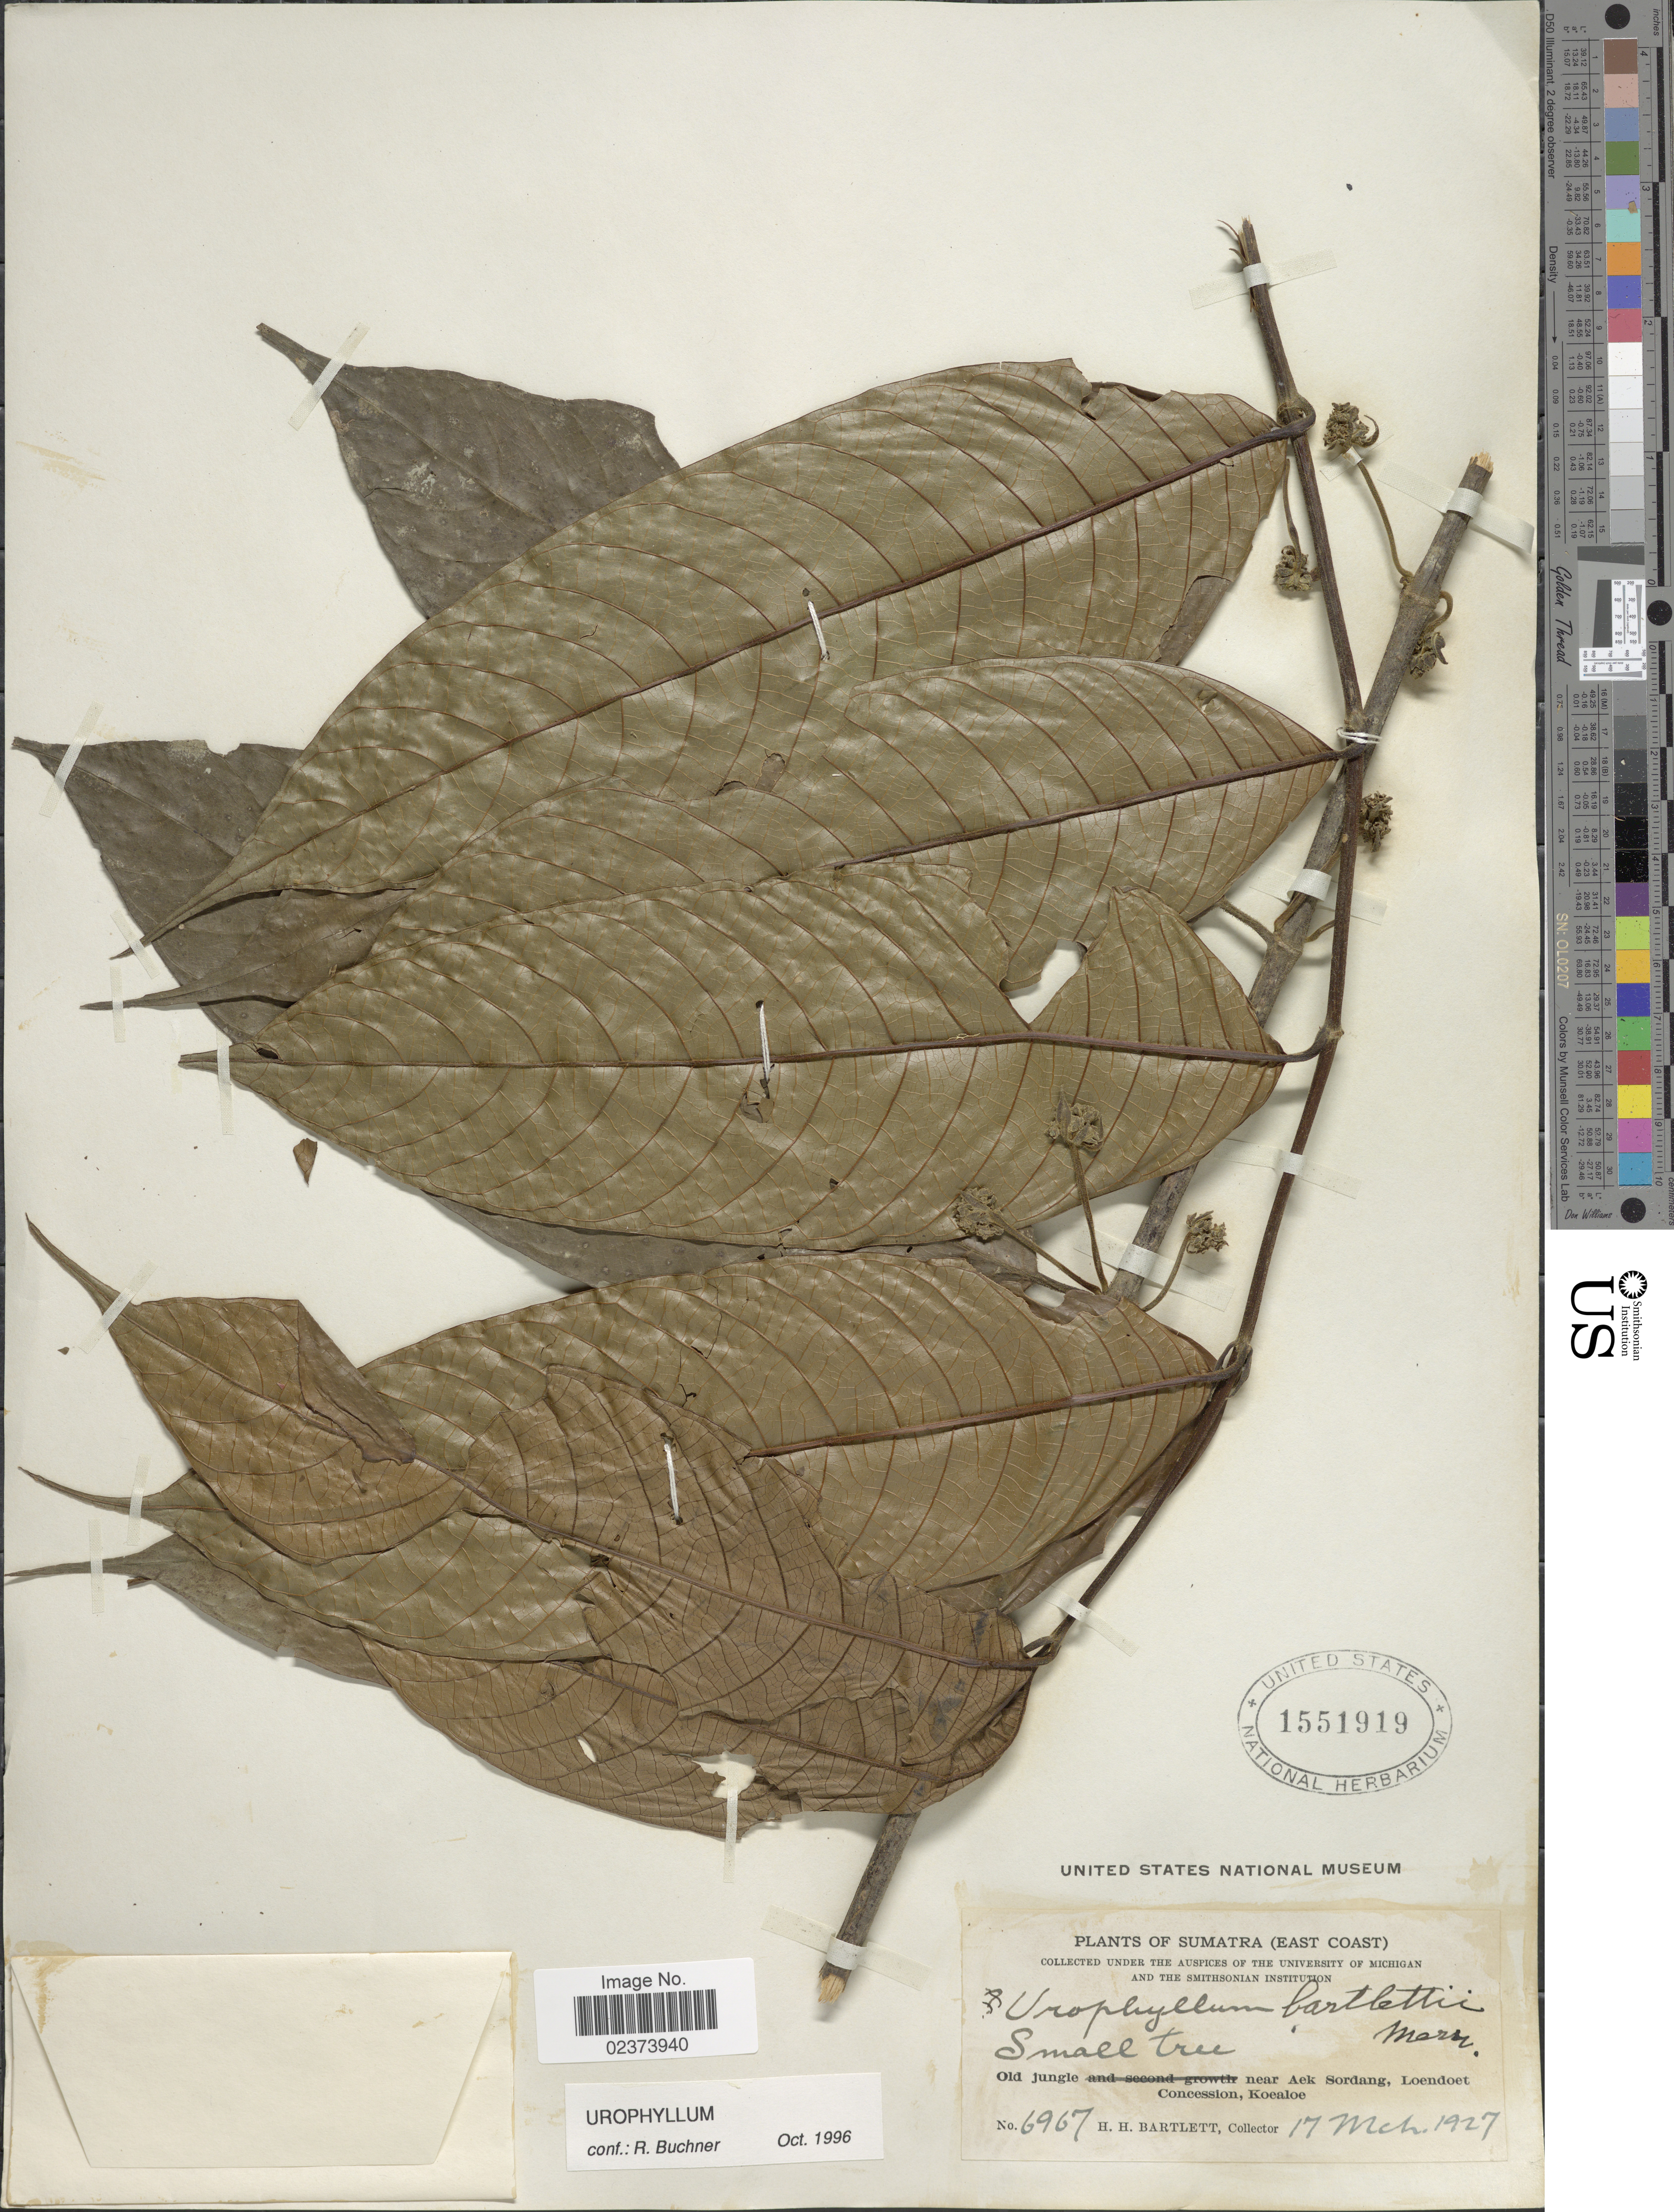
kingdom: Plantae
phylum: Tracheophyta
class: Magnoliopsida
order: Gentianales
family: Rubiaceae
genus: Urophyllum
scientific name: Urophyllum bartlettii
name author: Merr.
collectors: H. H. Bartlett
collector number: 6967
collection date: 1927-03-17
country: Indonesia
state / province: Sumatra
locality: Sumatra (East Coast) Old jungle near Aek Sordang, Loendoet Concession, Koealoe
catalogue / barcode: US 1551919